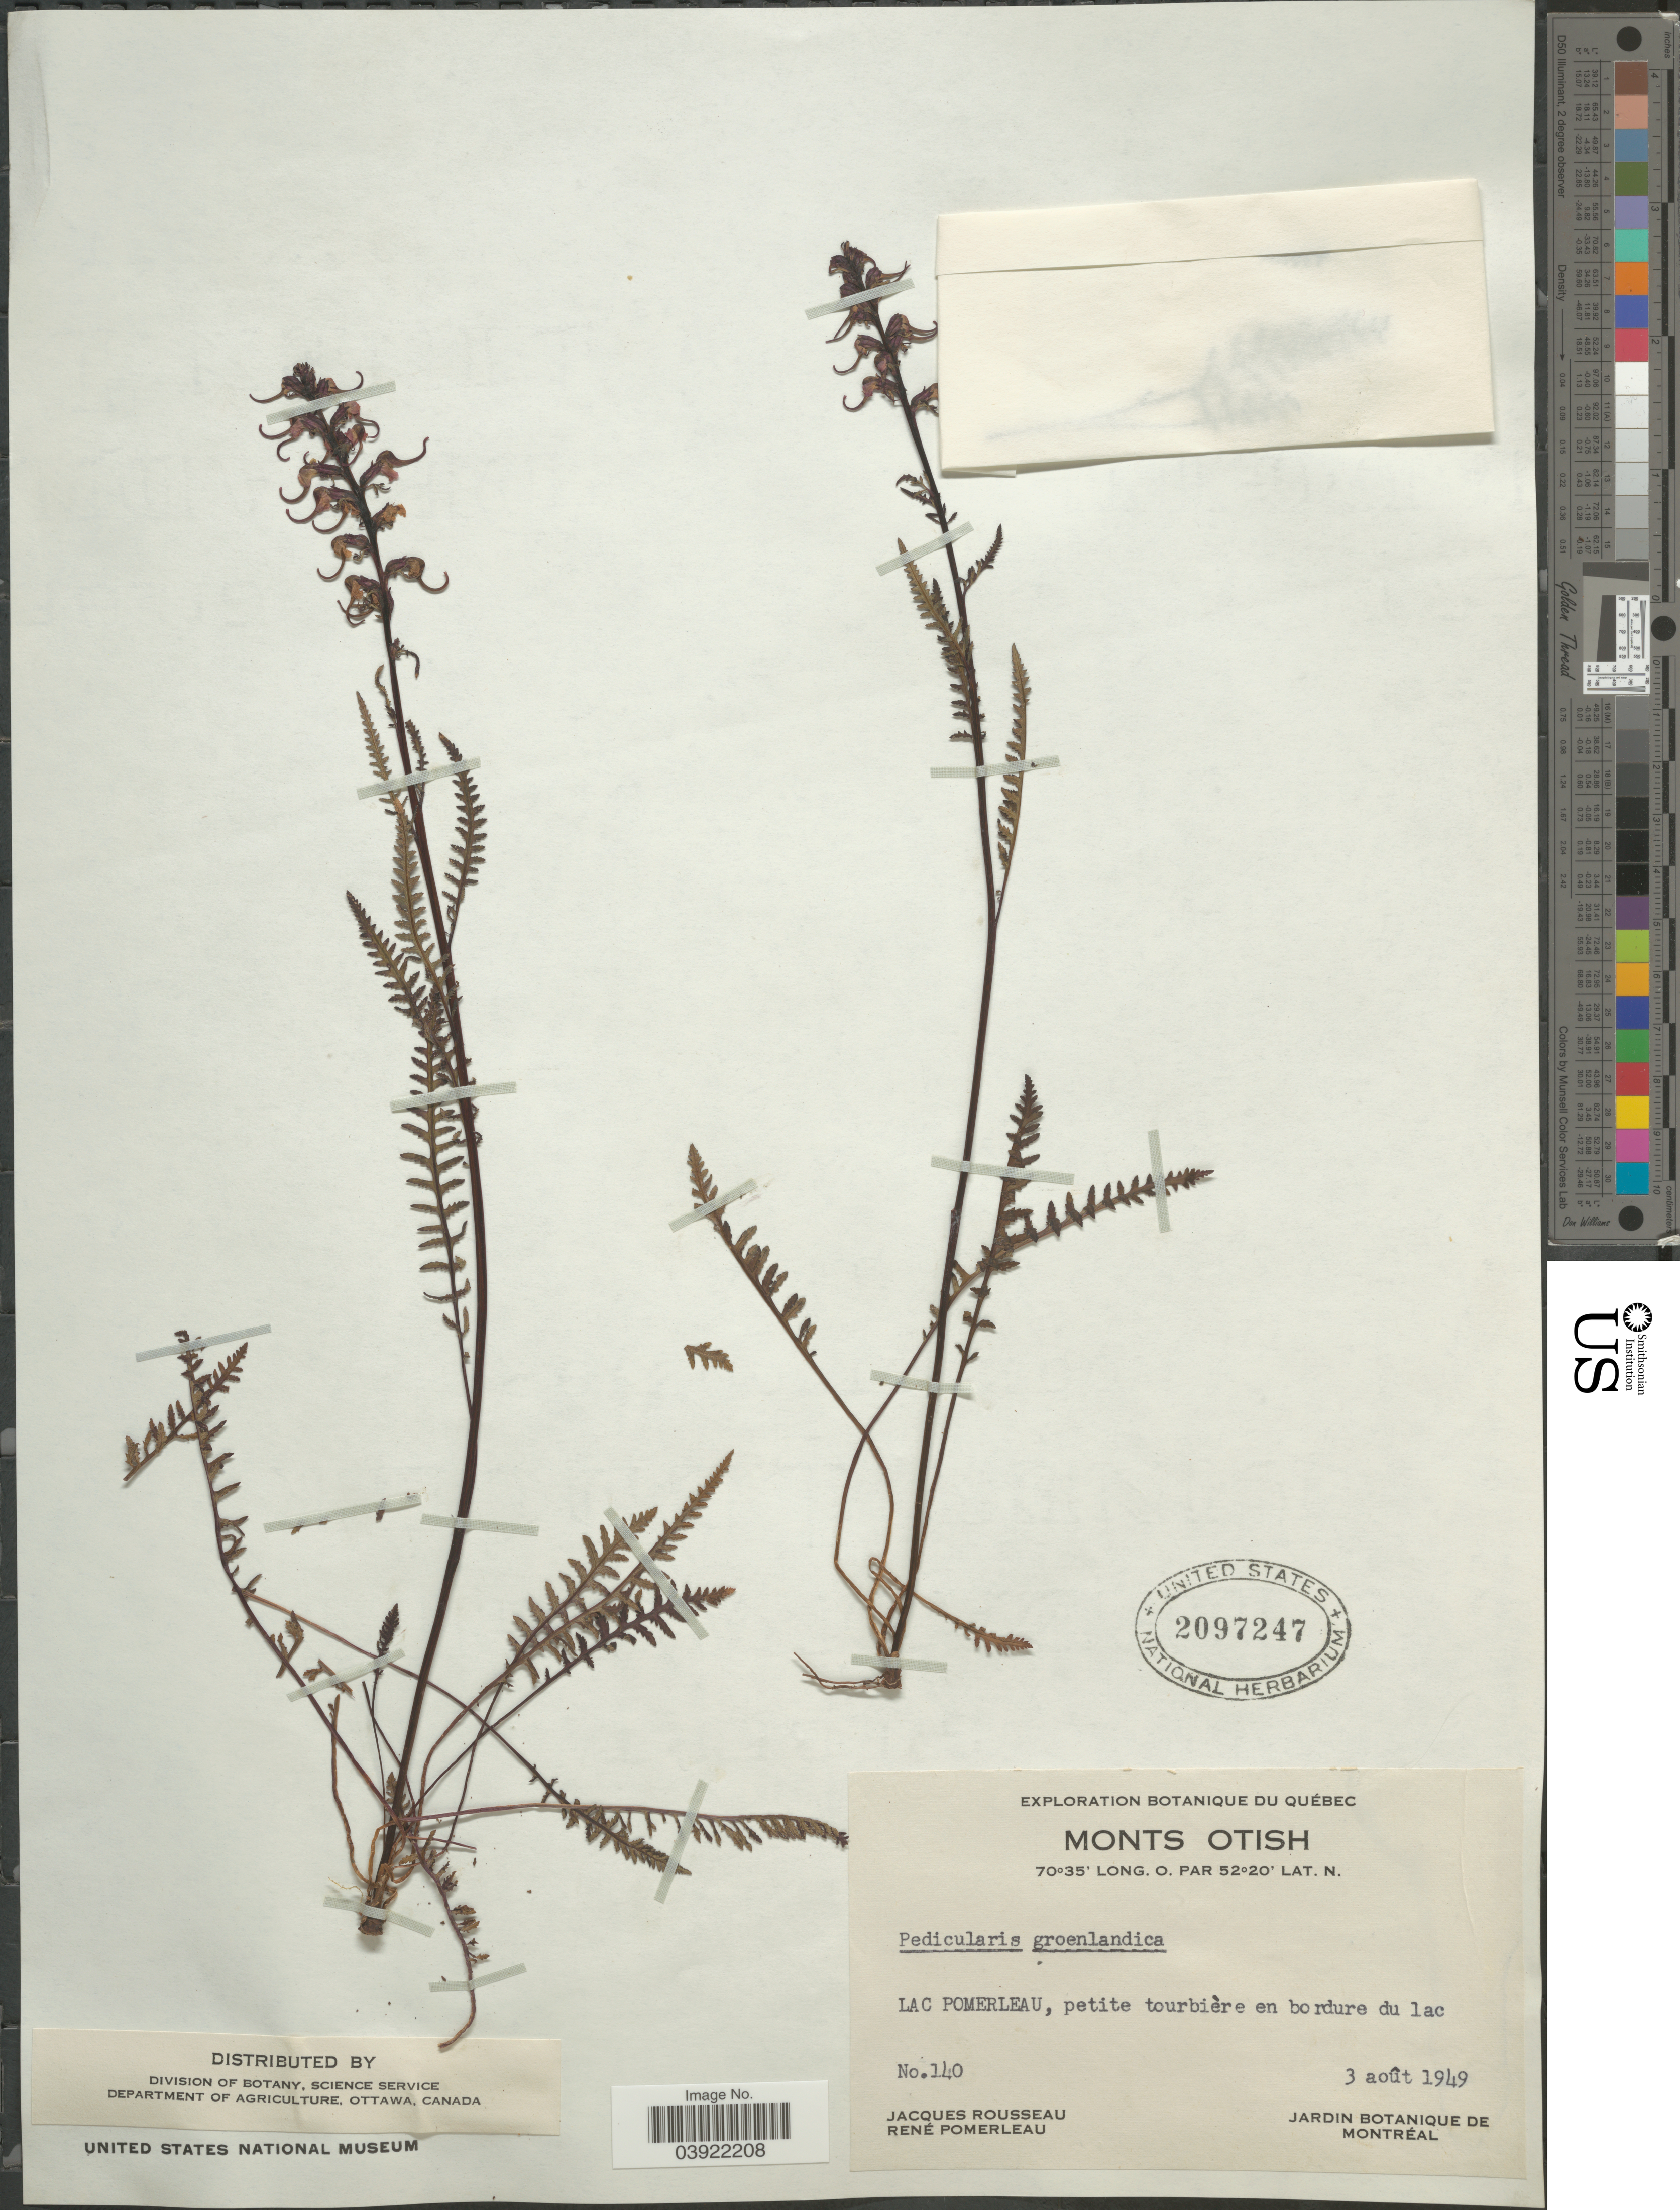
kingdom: Plantae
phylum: Tracheophyta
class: Magnoliopsida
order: Lamiales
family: Orobanchaceae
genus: Pedicularis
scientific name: Pedicularis groenlandica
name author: Retz.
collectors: J. Rousseau & R. Pomerleau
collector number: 140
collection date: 1949-08-03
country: Canada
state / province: Quebec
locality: Monts Otish. Lac Pomerleau, petite tourbière en bordure du lac.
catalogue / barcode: US 2097247